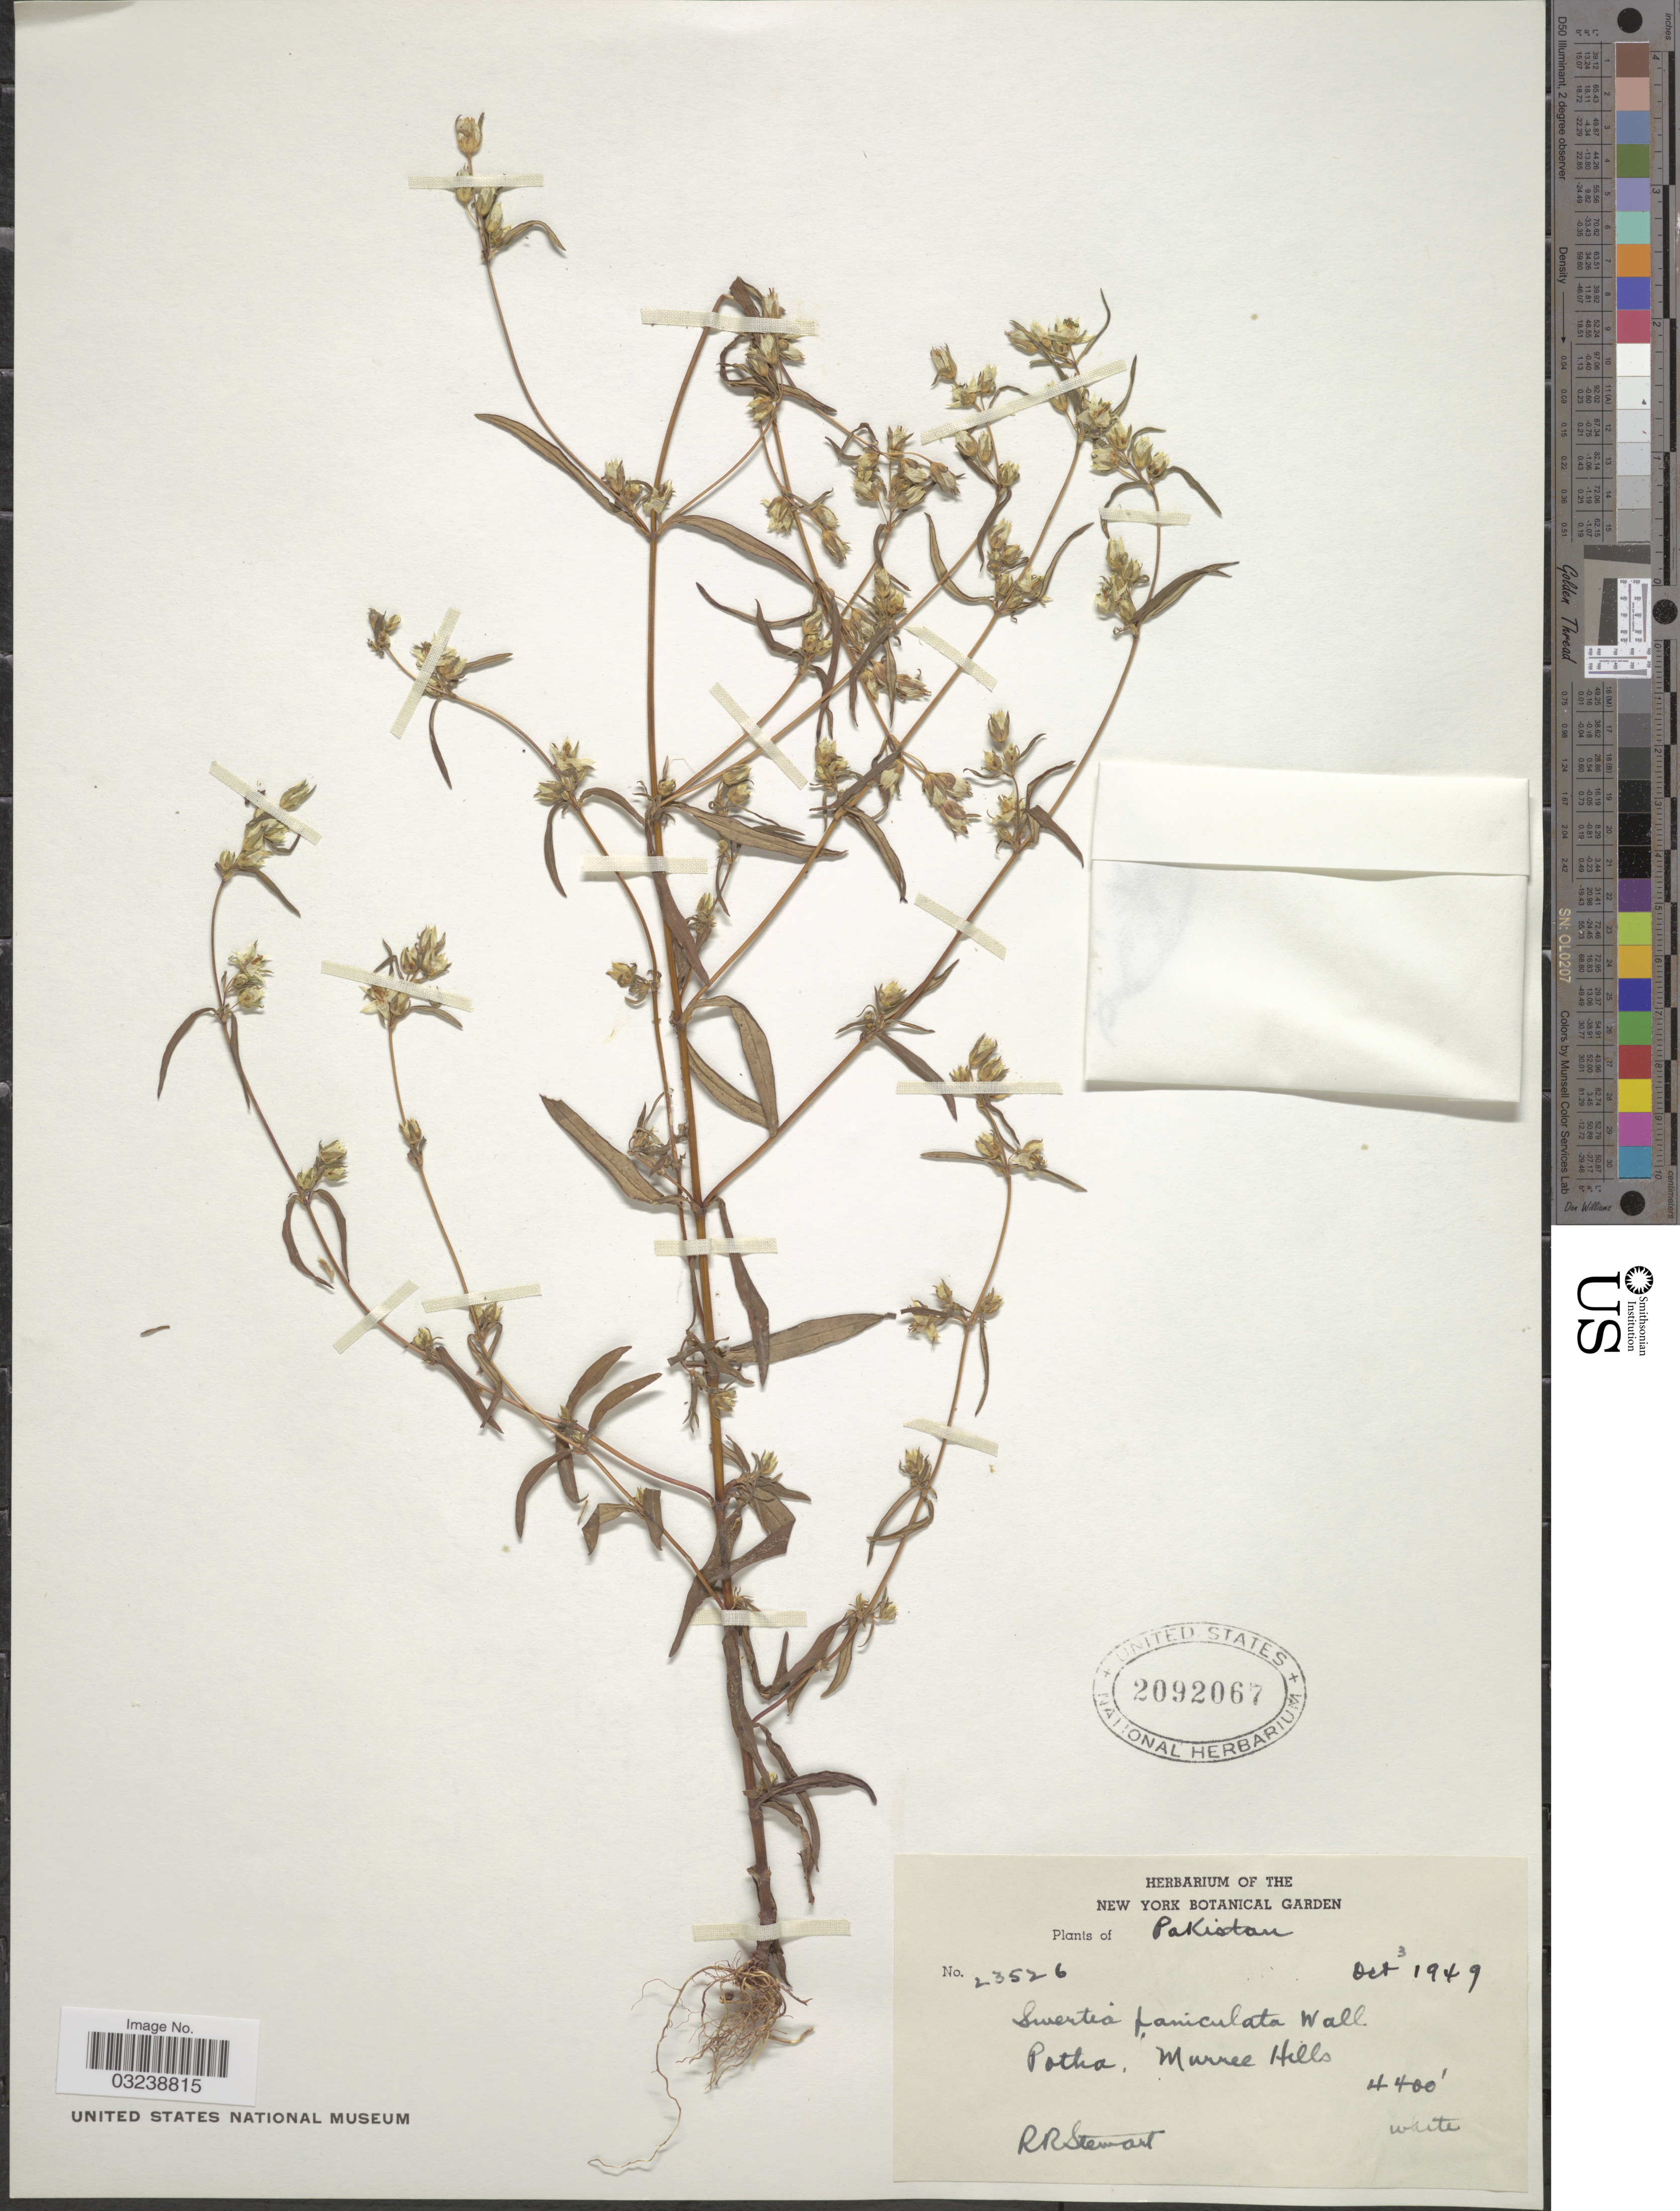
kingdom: Plantae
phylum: Tracheophyta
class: Magnoliopsida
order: Gentianales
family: Gentianaceae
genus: Swertia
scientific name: Swertia paniculata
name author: Wall.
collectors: R. Stewart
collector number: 23526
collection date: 1949-10-03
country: Pakistan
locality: Potha, Murree Hills.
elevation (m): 1341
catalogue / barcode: US 2092067